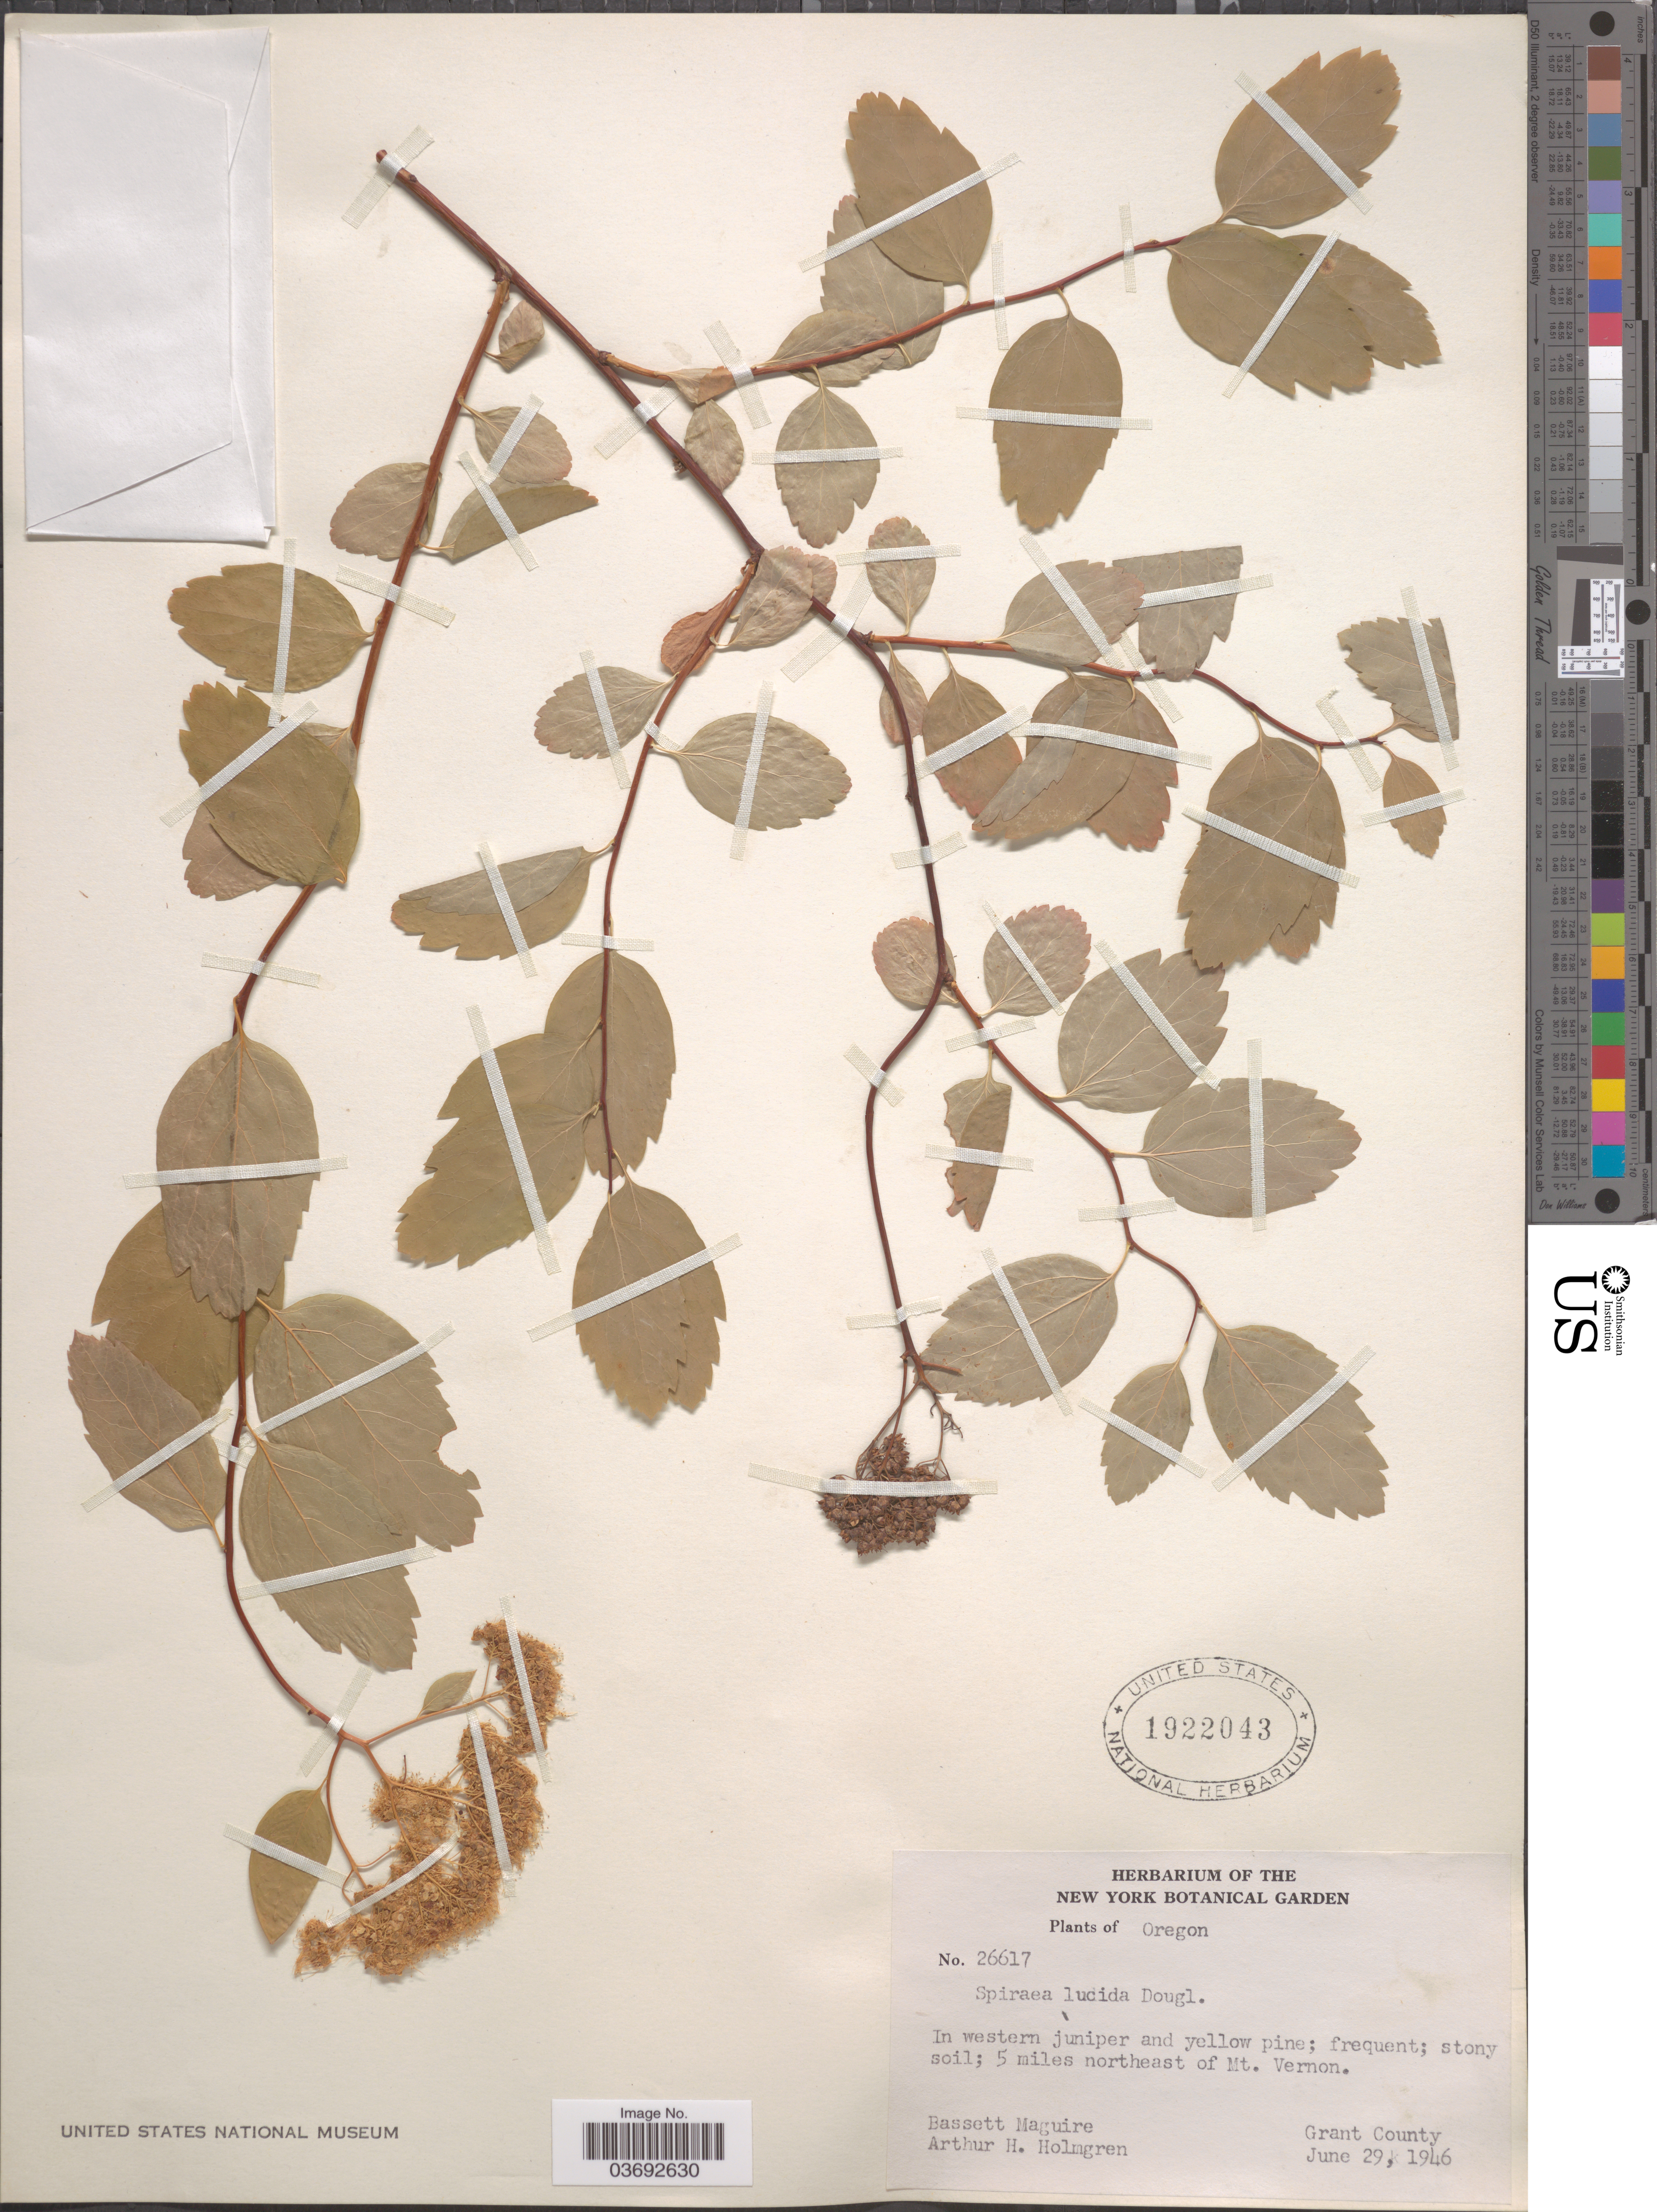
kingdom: Plantae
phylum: Tracheophyta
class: Magnoliopsida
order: Rosales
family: Rosaceae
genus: Spiraea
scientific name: Spiraea lucida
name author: Douglas ex Greene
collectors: B. Maguire & A. H. Holmgren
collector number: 26617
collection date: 1946-06-29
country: United States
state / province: Oregon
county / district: Grant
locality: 5 miles northeast of Mt. Vernon. Grant County.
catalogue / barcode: US 1922043